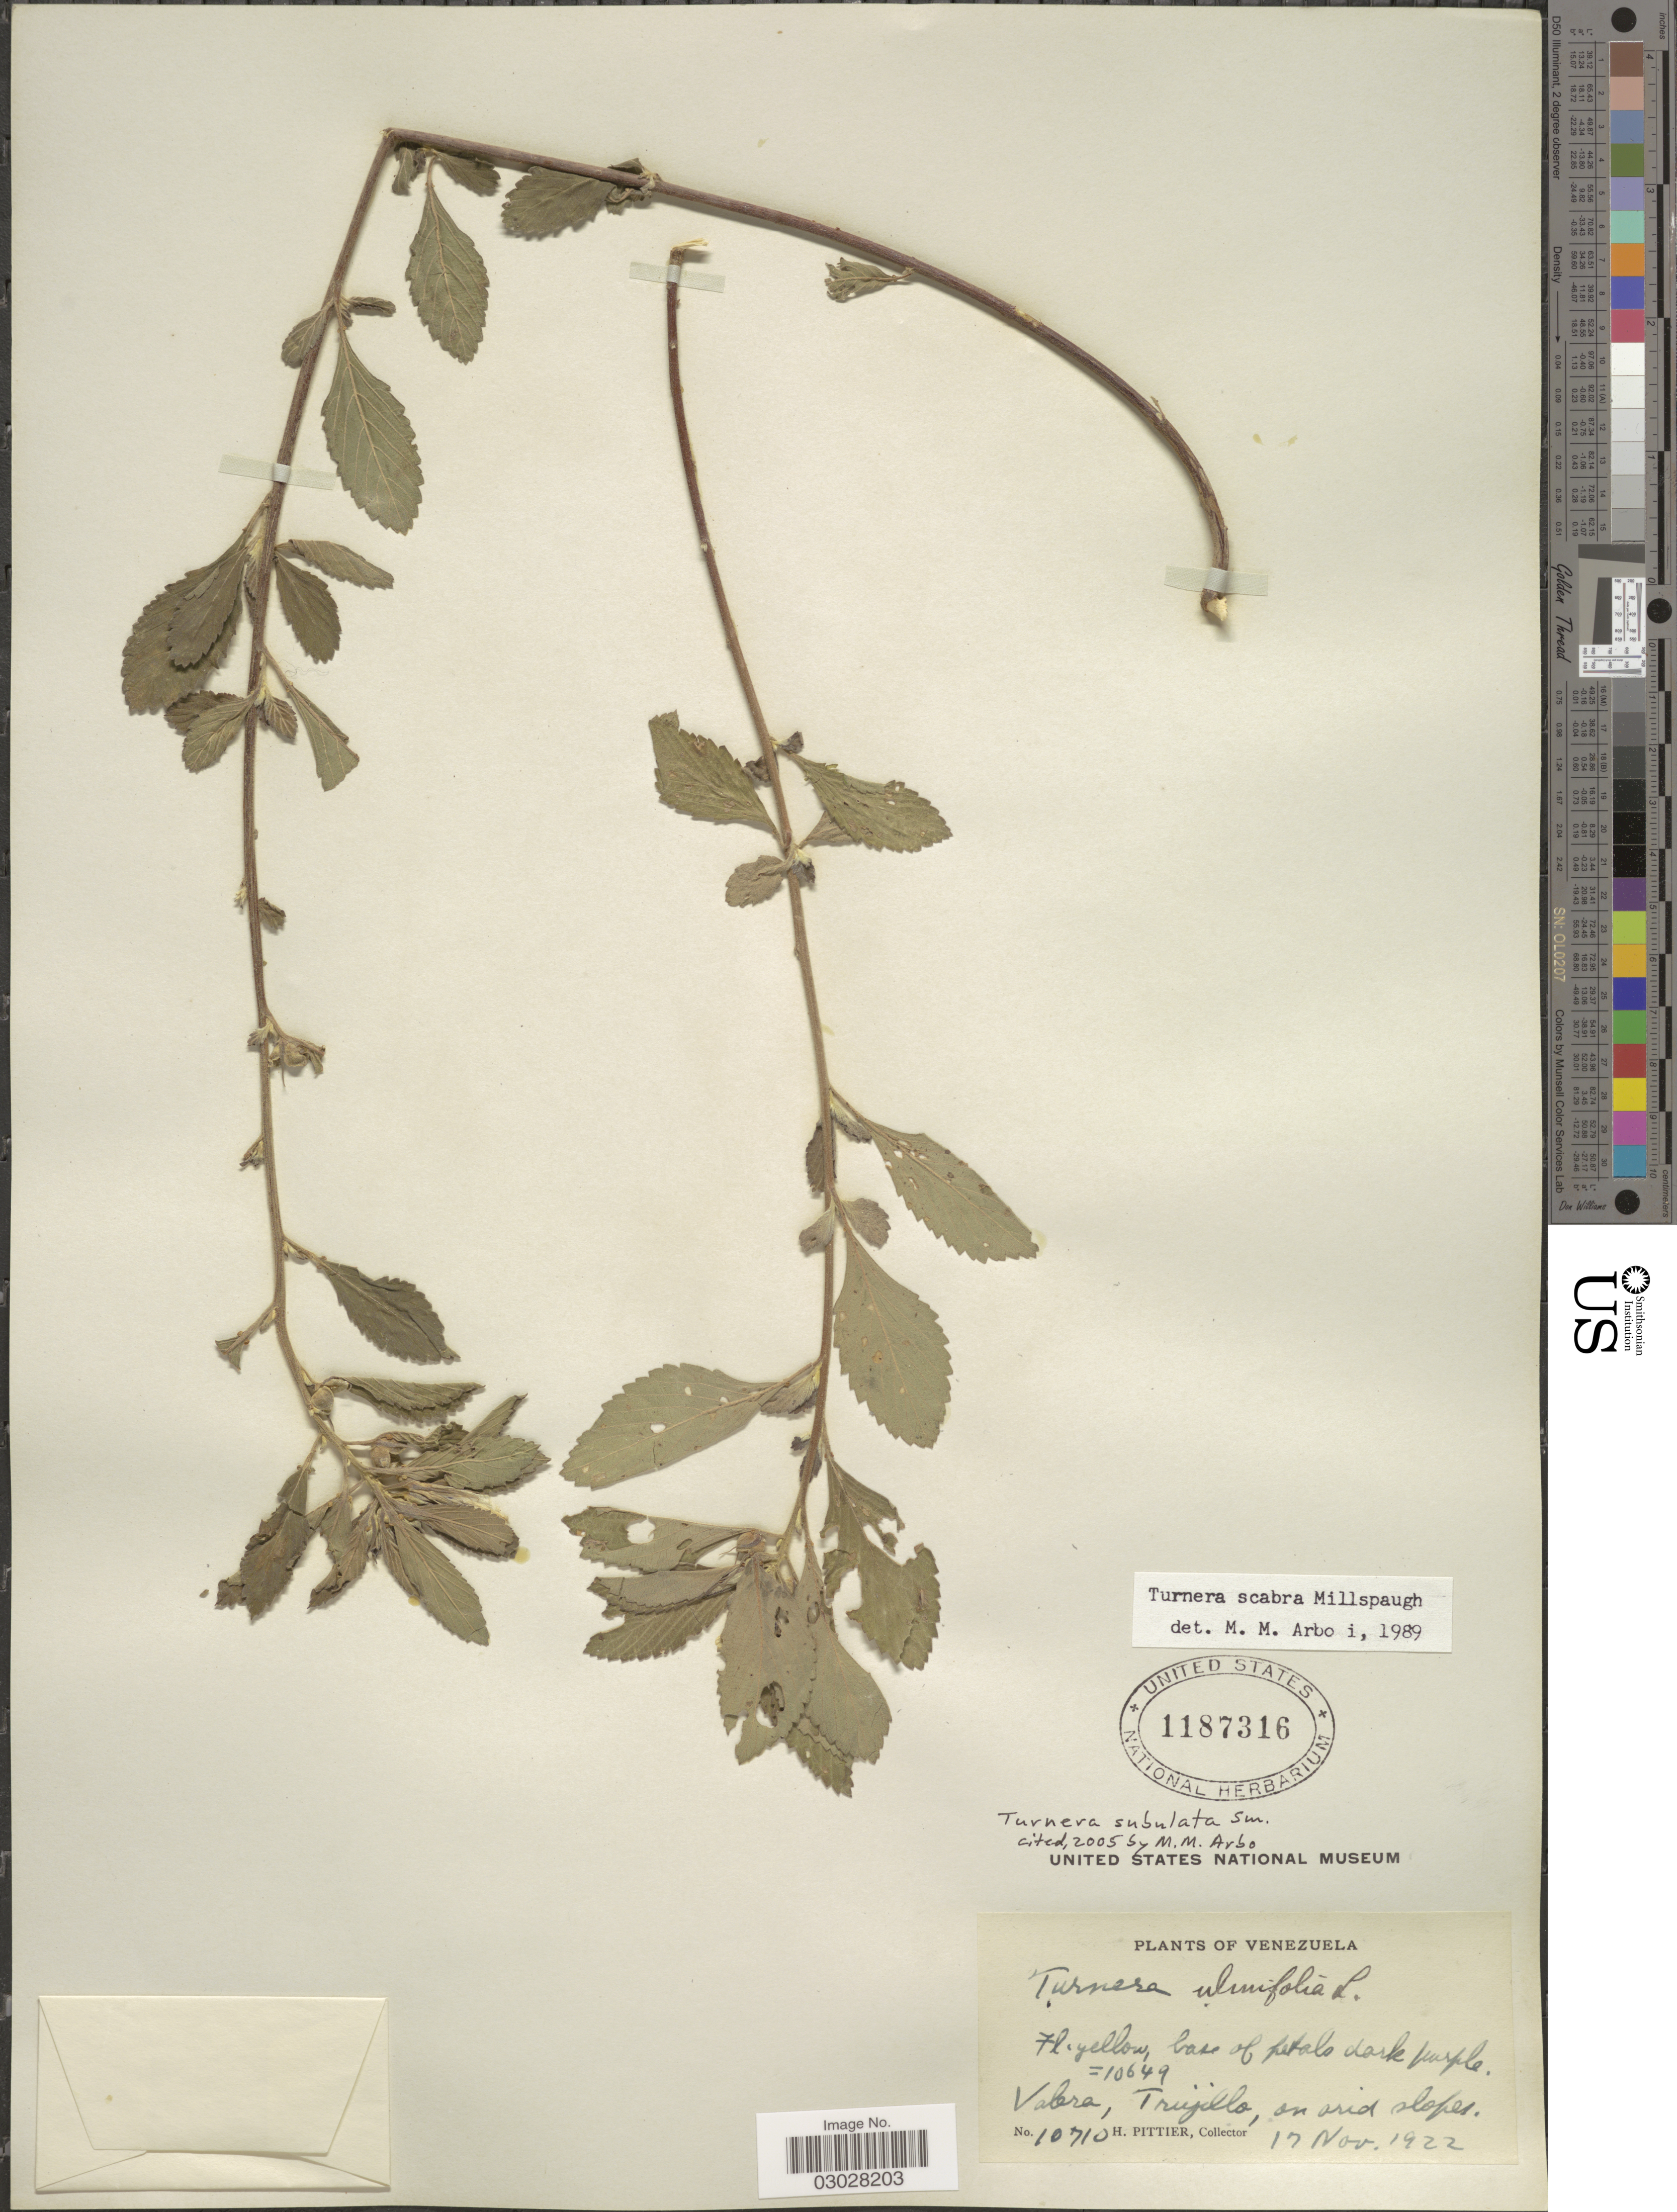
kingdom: Plantae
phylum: Tracheophyta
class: Magnoliopsida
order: Malpighiales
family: Turneraceae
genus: Turnera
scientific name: Turnera subulata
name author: Sm.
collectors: H. F. Pittier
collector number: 10710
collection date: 1922-11-17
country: Venezuela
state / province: Trujillo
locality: Valera, on arid slopes.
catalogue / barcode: US 1187316